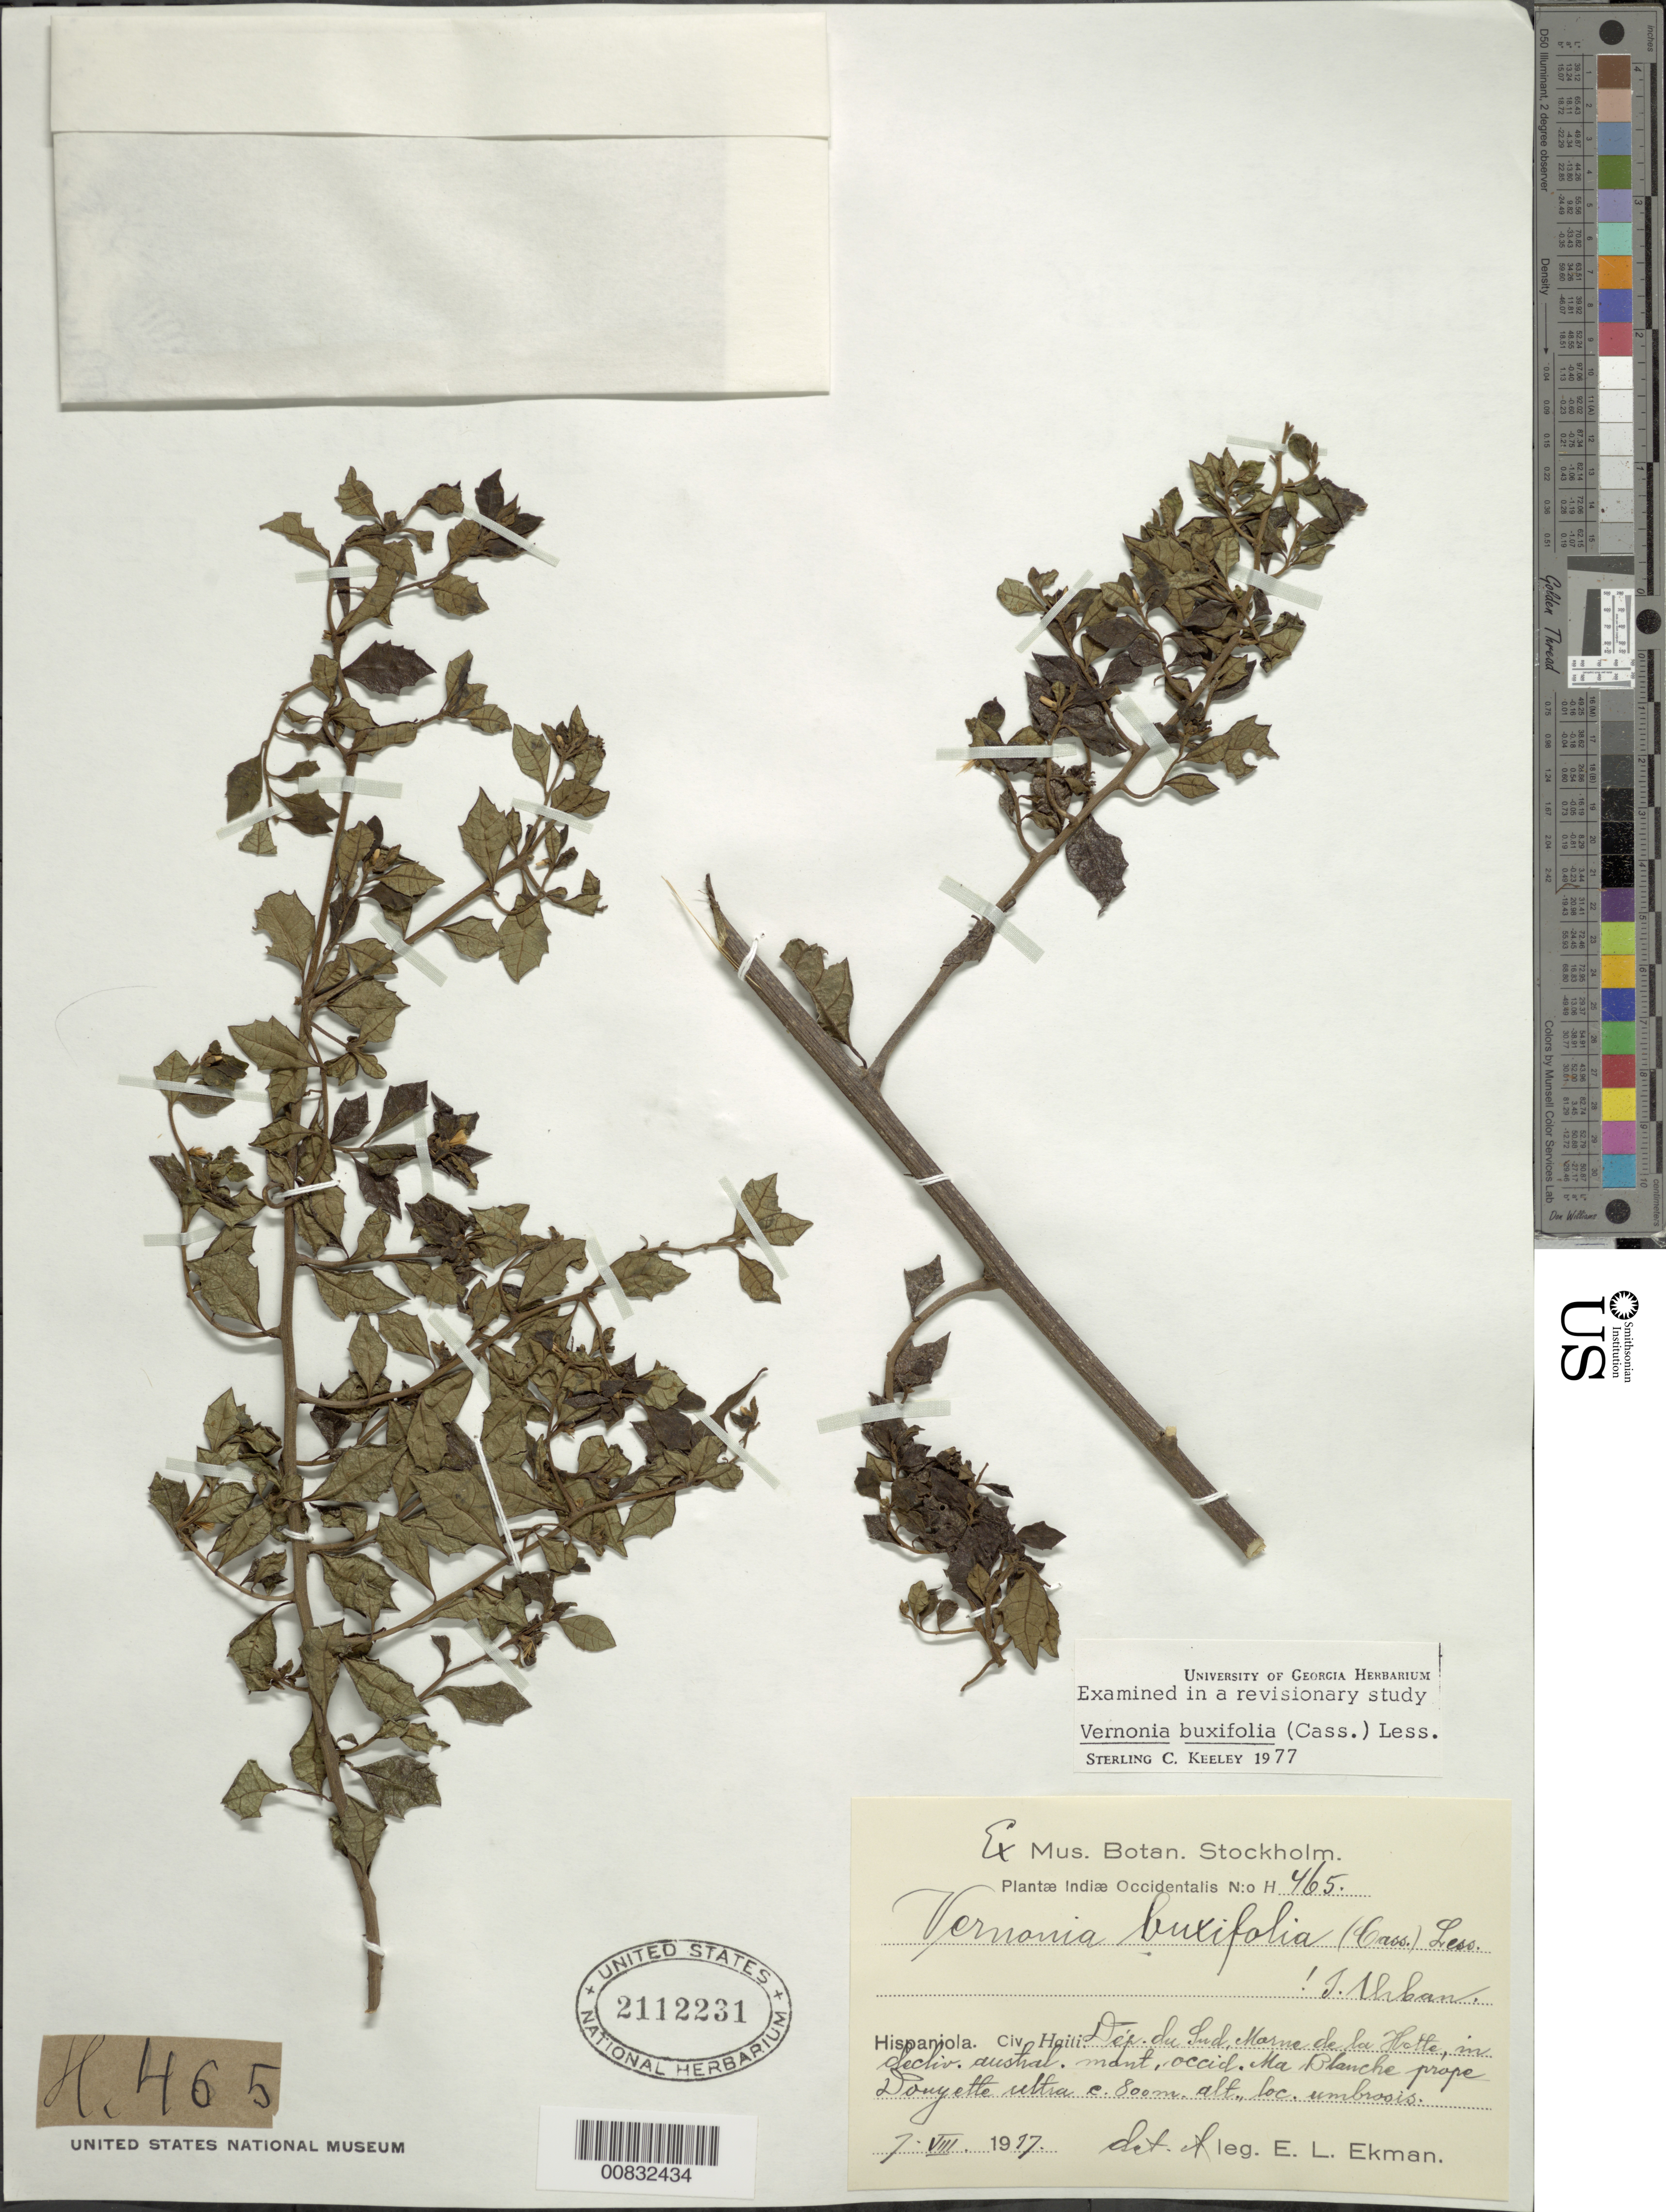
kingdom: Plantae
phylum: Tracheophyta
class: Magnoliopsida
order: Asterales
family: Asteraceae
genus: Vernonanthura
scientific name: Vernonanthura buxifolia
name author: (Less.) H. Rob.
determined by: Keeley, S. C.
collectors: E. L. Ekman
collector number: H 465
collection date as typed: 07 Aug 1917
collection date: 1917-08-07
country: Haiti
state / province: Sud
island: Hispaniola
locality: Morne de la Hotte, Ma Blanche, Dauyette ultra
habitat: "in decliv. austral mont. occid., loc umbrosis"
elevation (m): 800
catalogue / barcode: US 2112231